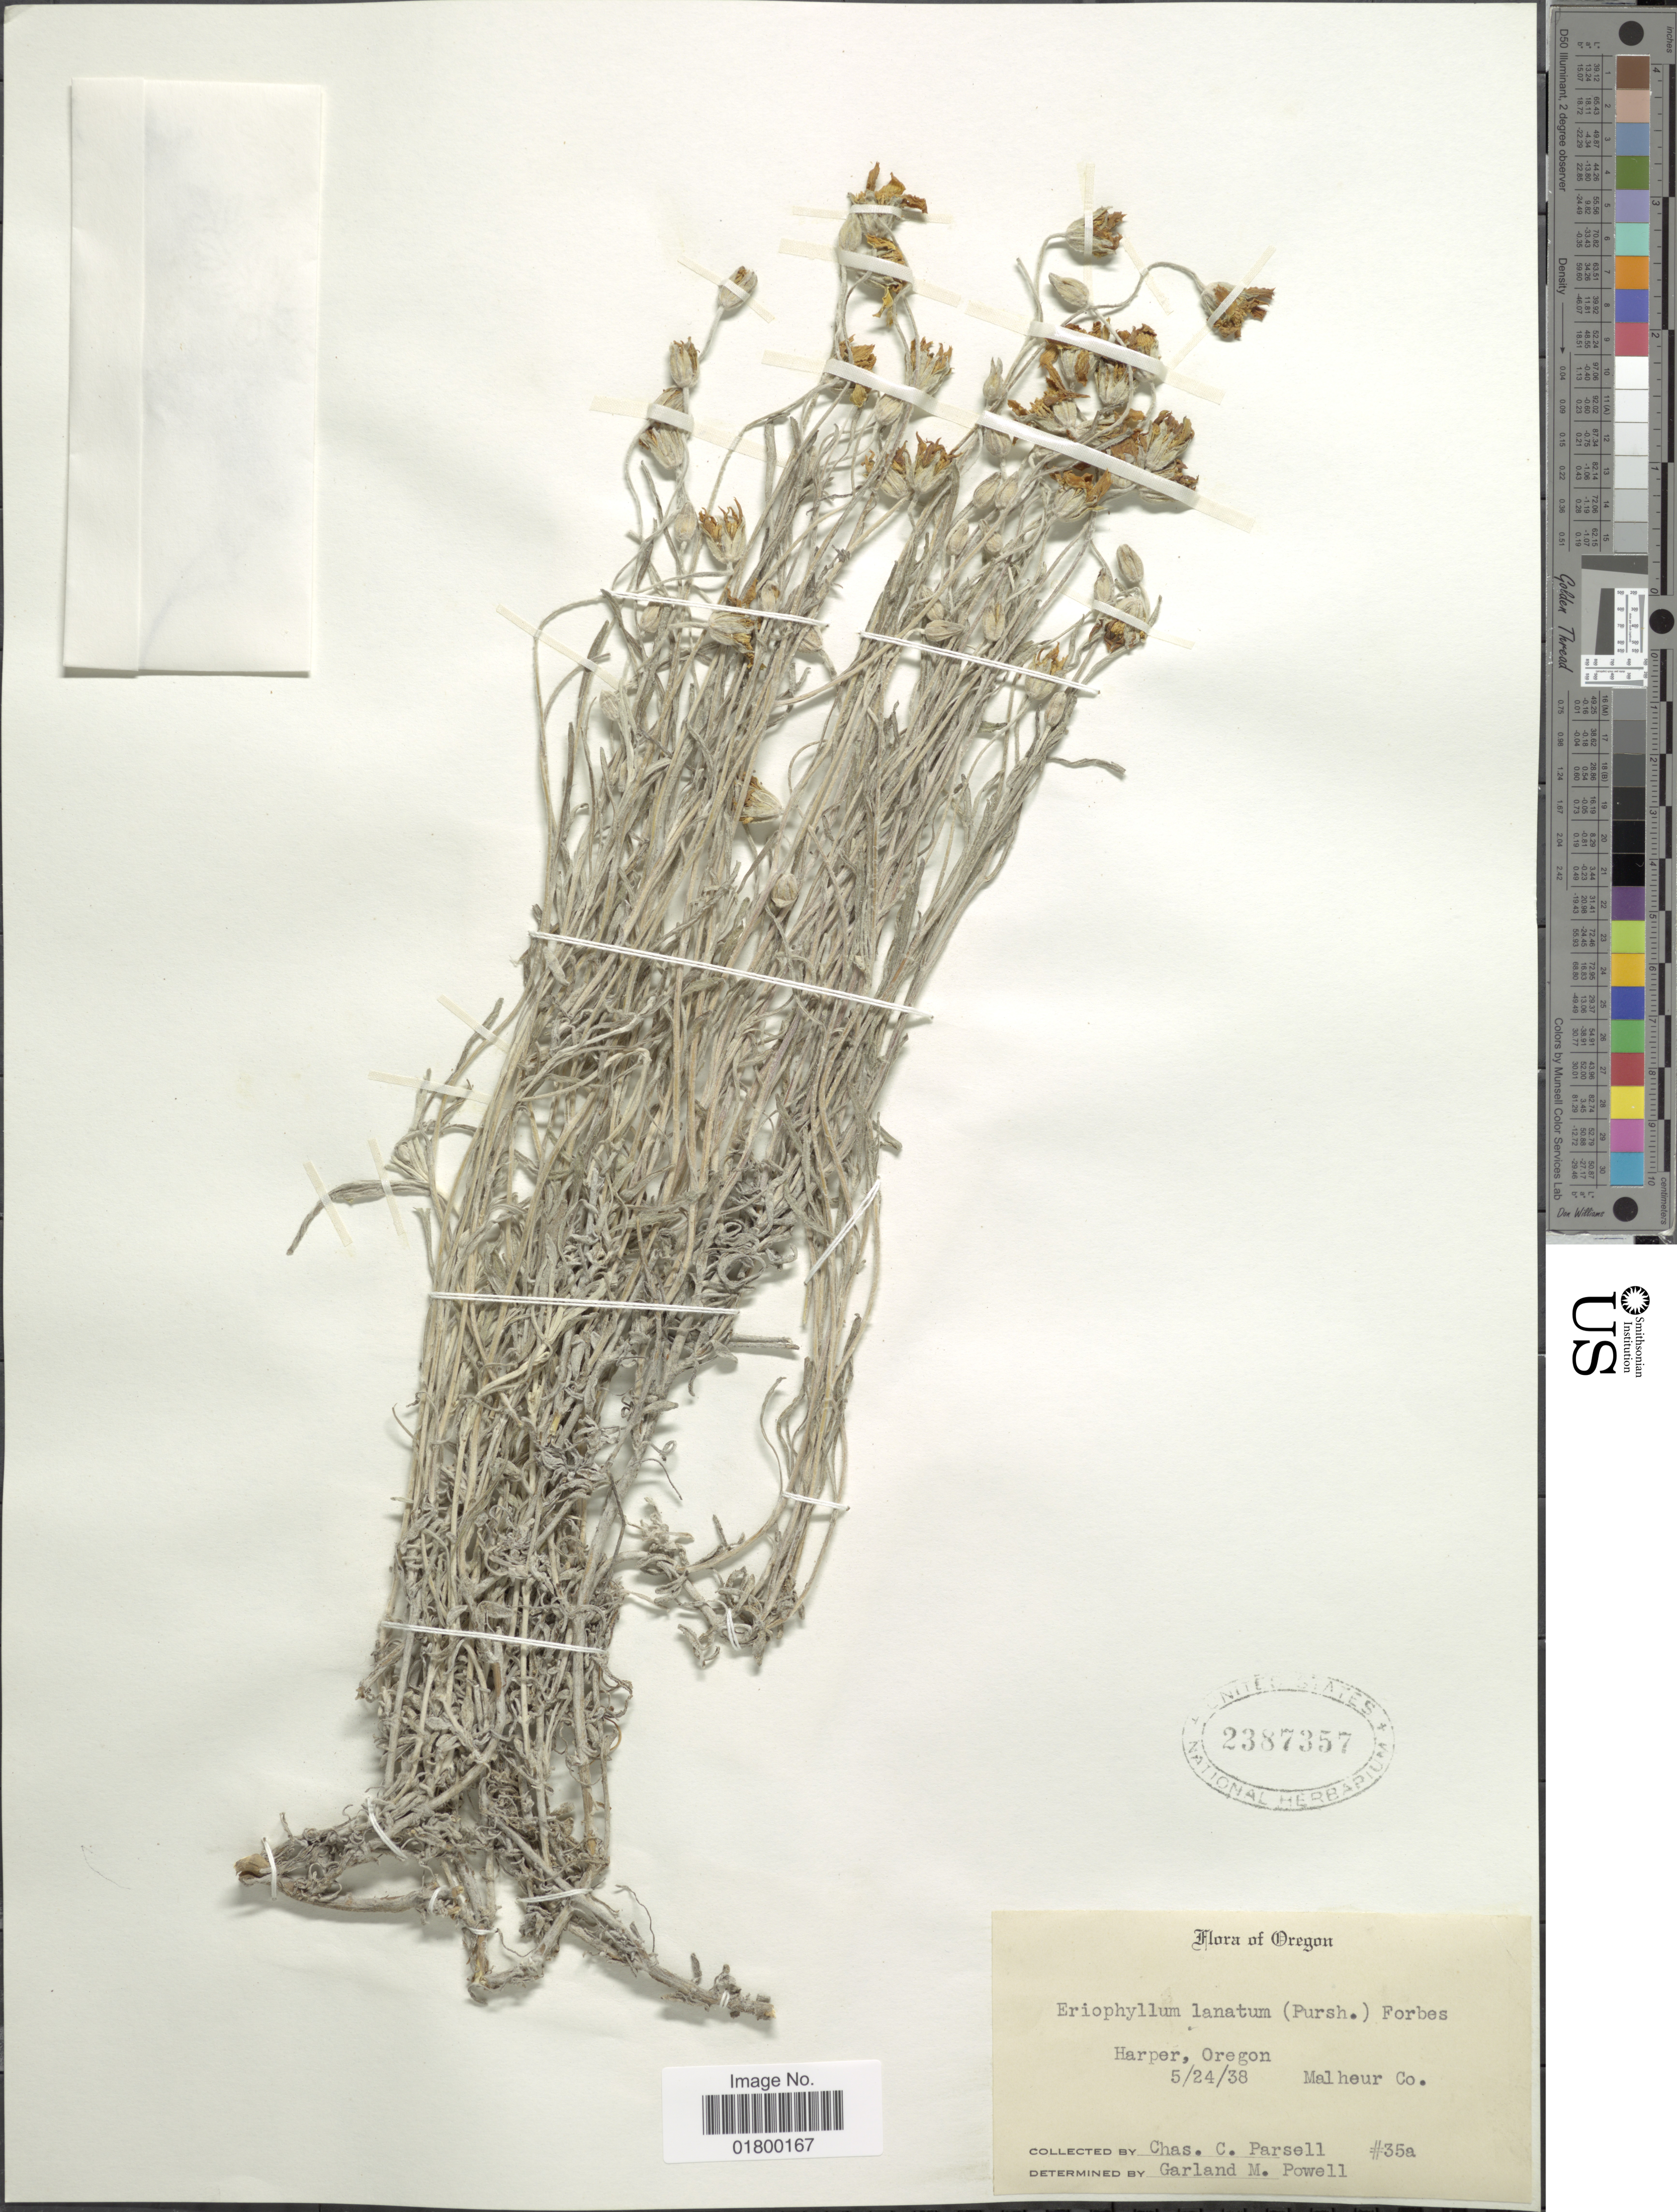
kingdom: Plantae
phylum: Tracheophyta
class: Magnoliopsida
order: Asterales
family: Asteraceae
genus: Eriophyllum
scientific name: Eriophyllum lanatum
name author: (Pursh) J. Forbes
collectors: C. Parsell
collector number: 35a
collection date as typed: Transcribed d/m/y: 24/5/38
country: United States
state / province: Oregon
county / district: Malheur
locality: Harper, Oregon, Malheur Co.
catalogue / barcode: US 2387357